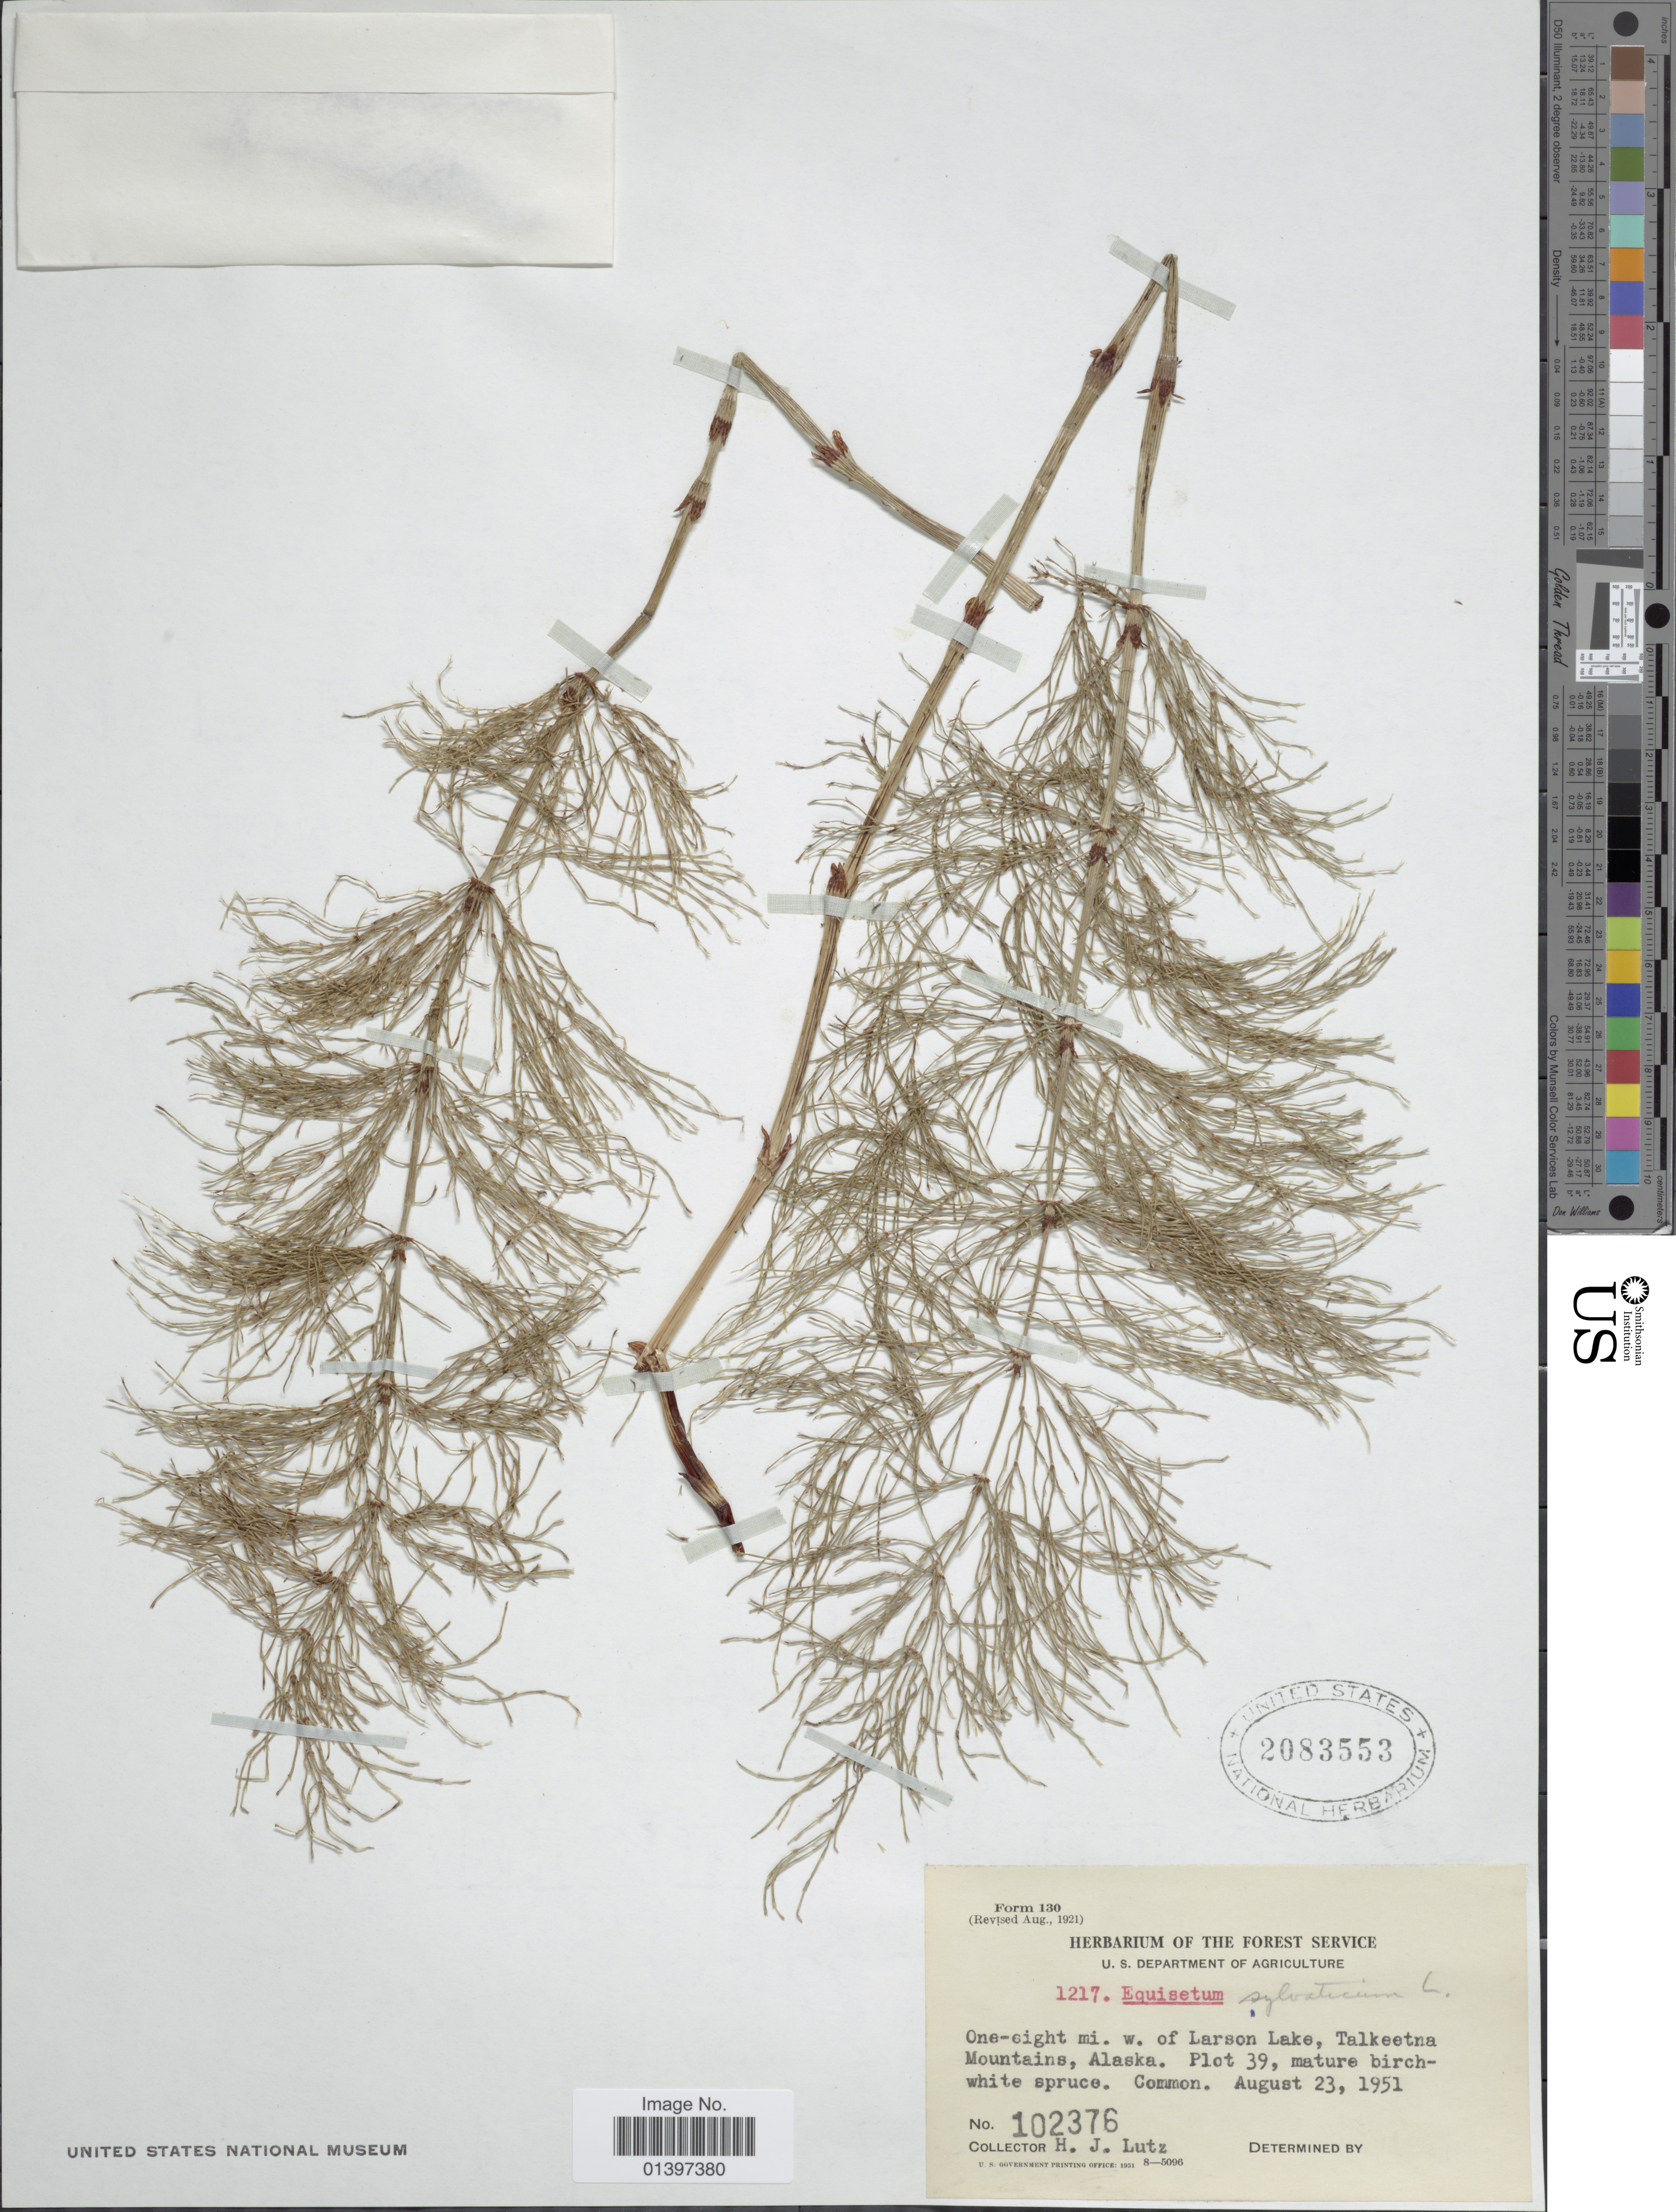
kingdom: Plantae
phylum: Tracheophyta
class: Polypodiopsida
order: Equisetales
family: Equisetaceae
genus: Equisetum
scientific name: Equisetum sylvaticum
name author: L.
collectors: H. J. Lutz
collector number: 102376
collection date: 1951-08-23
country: United States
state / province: Alaska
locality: One-eight mi. W. of Larson Lake, Talkeetna Mountains, Alaska, Plot 39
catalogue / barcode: US 2083553